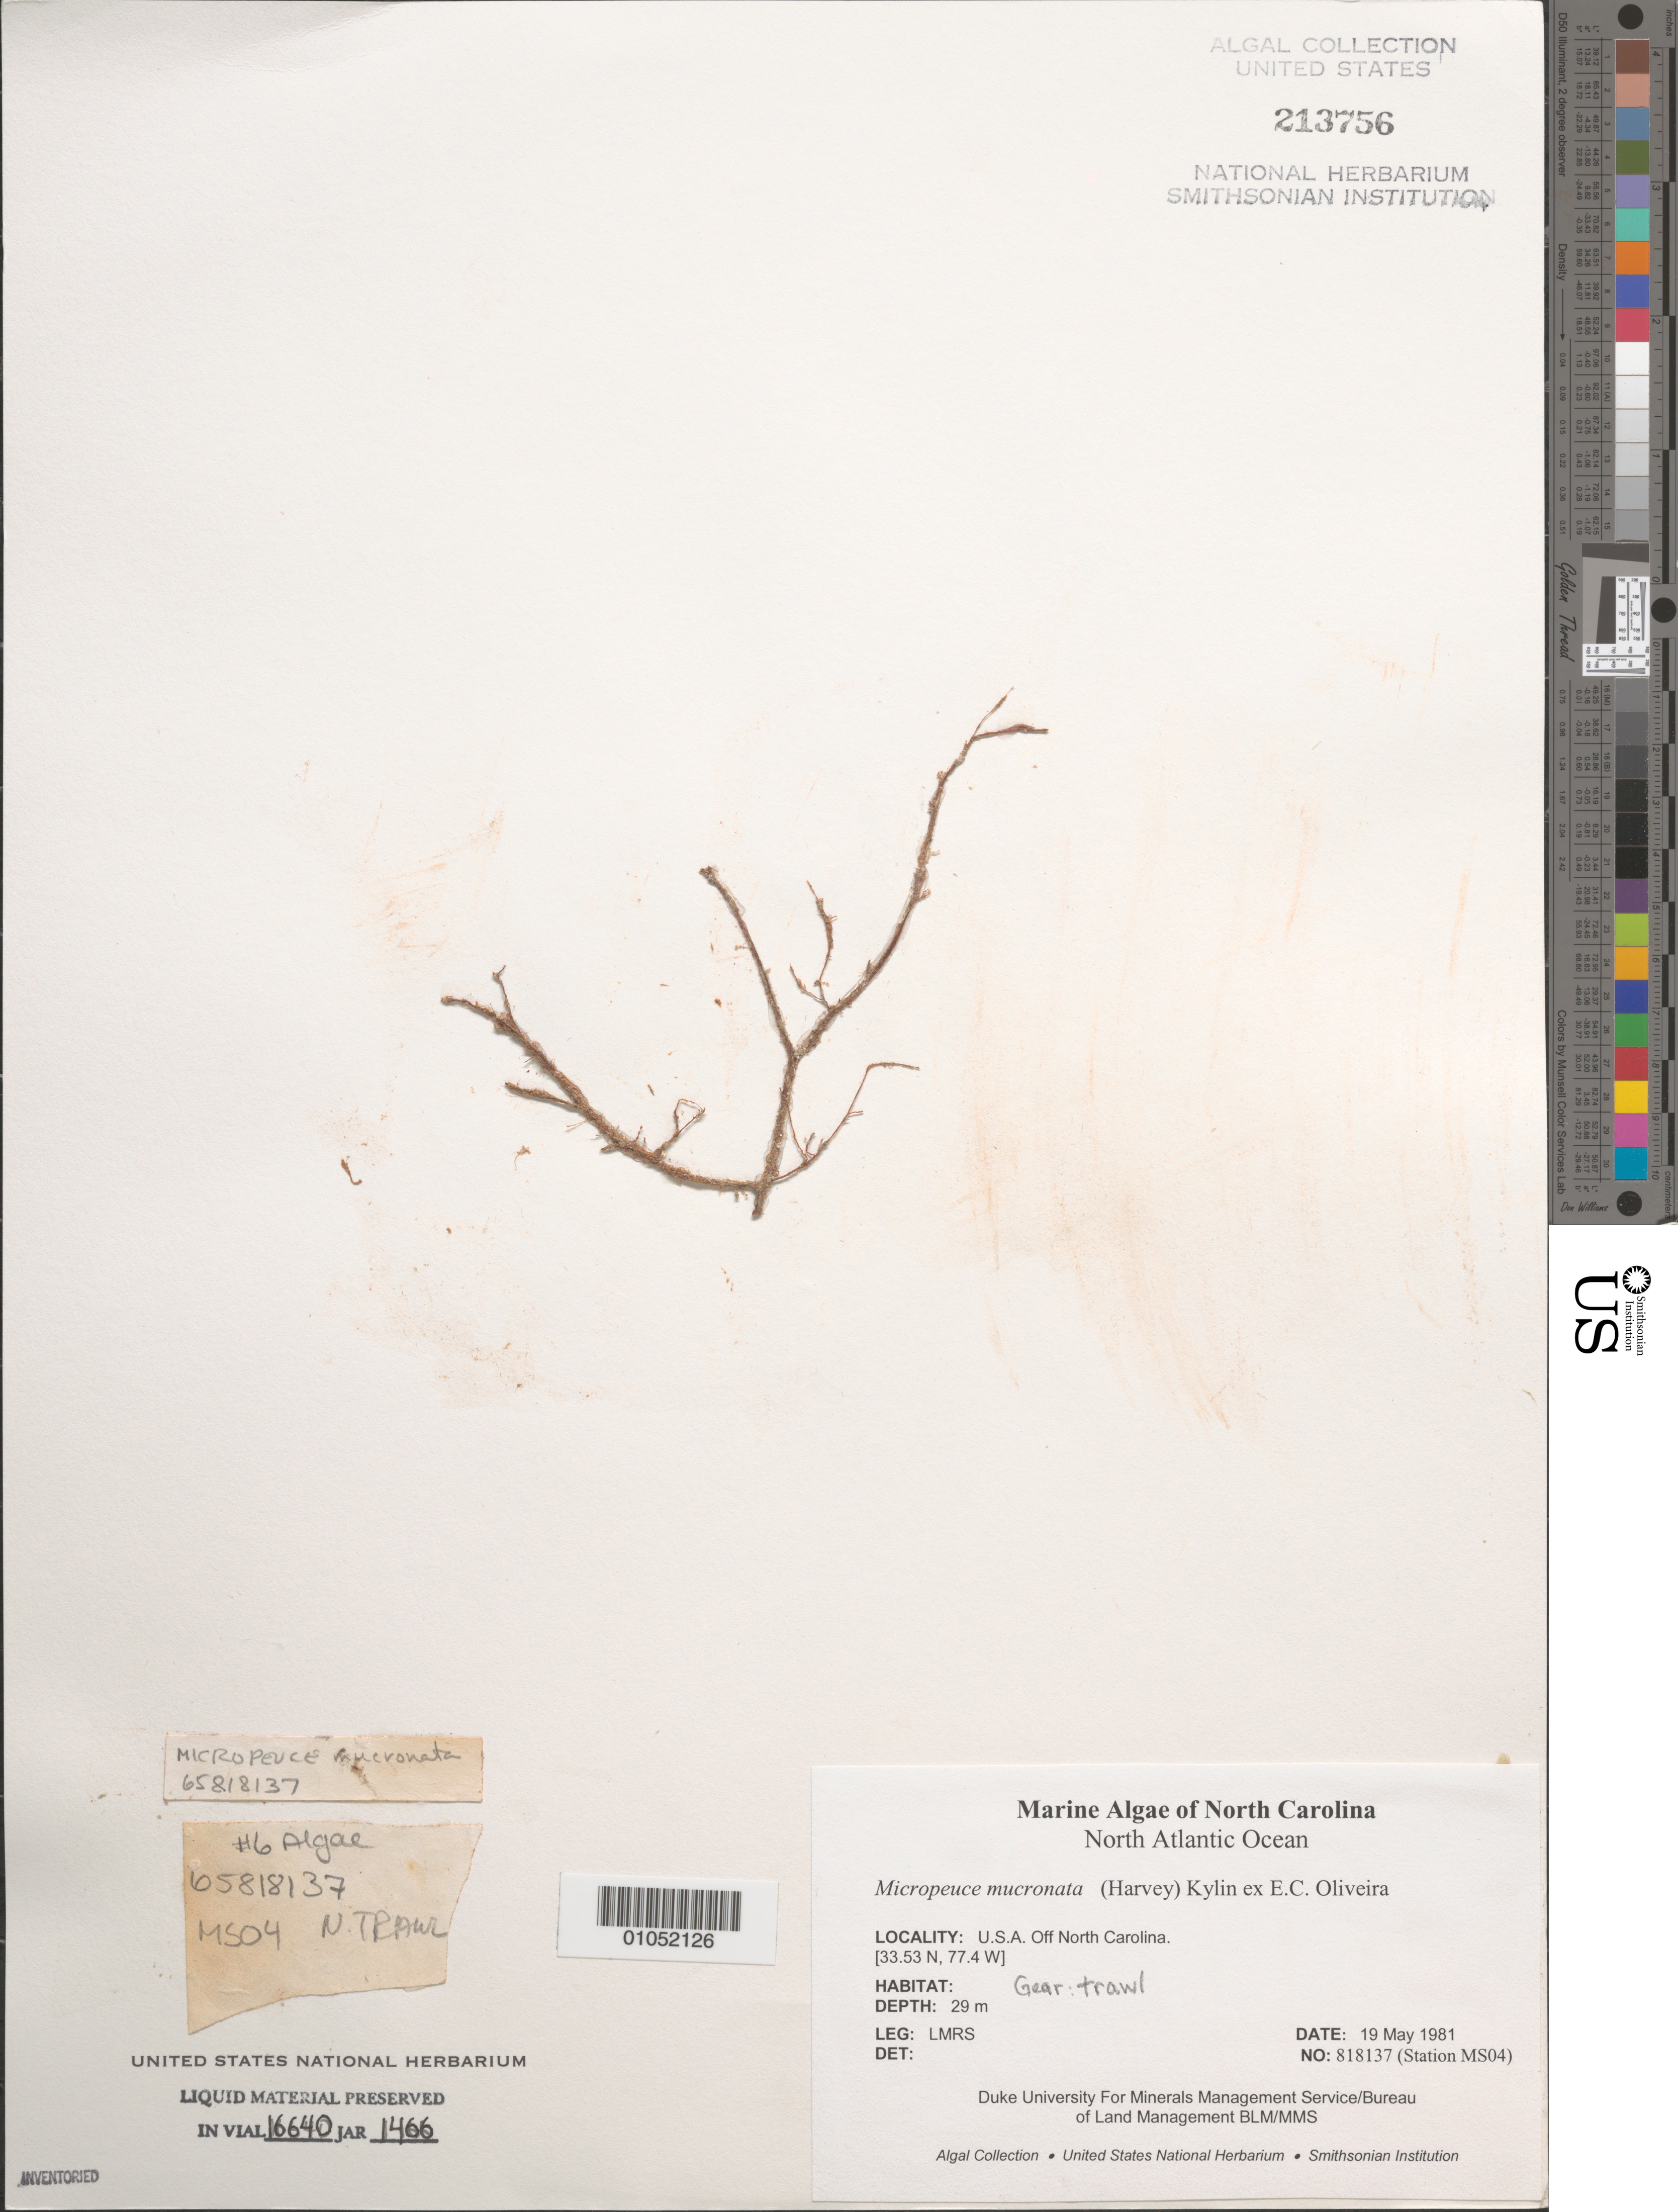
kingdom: Plantae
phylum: Rhodophyta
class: Florideophyceae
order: Ceramiales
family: Rhodomelaceae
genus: Heterodasya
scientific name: Heterodasya mucronata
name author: (Harv.) M.J. Wynne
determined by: Algae name updating Project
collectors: LMRS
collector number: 818137 (Station MS04)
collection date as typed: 19 May 1981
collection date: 1981-05-19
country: United States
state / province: North Carolina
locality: North Atlantic Ocean off North Carolina coast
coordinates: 33.53 N, 77.4 W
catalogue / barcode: US 213756